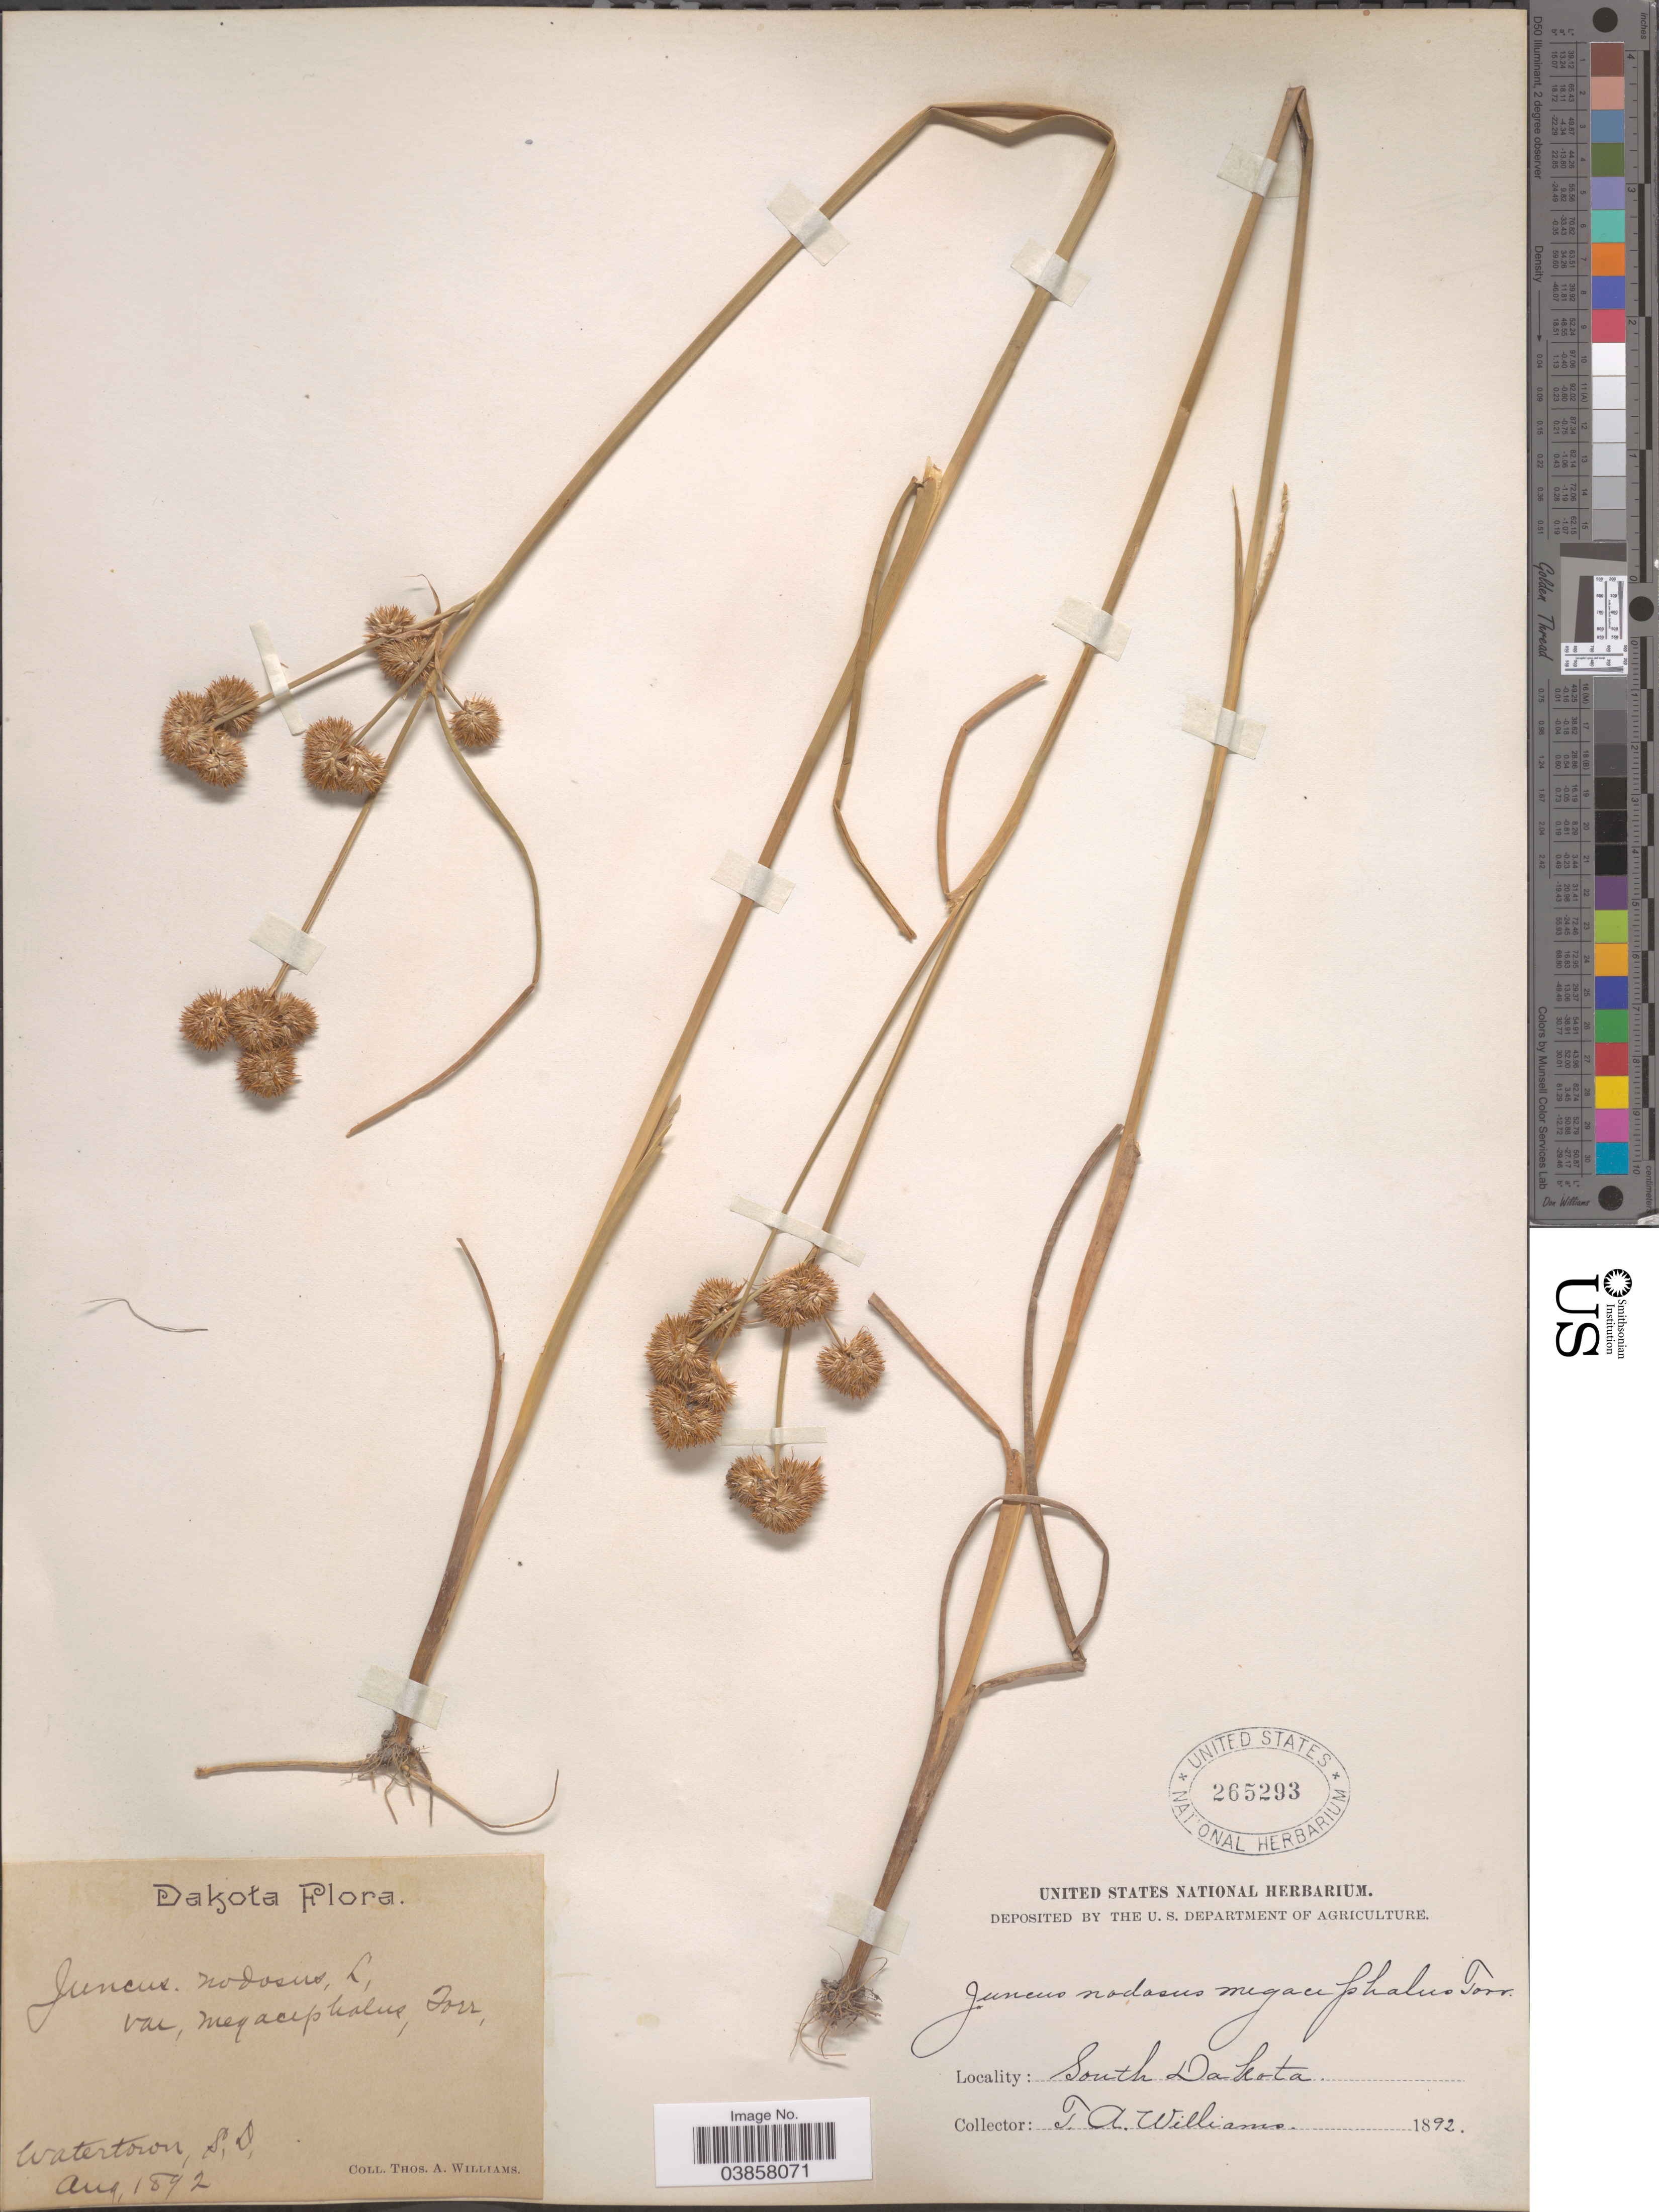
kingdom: Plantae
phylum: Tracheophyta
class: Liliopsida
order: Poales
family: Juncaceae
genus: Juncus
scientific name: Juncus torreyi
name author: Coville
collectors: T. A. Williams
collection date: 1892-08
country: United States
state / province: South Dakota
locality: Dakota. Watertown.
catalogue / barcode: US 265293